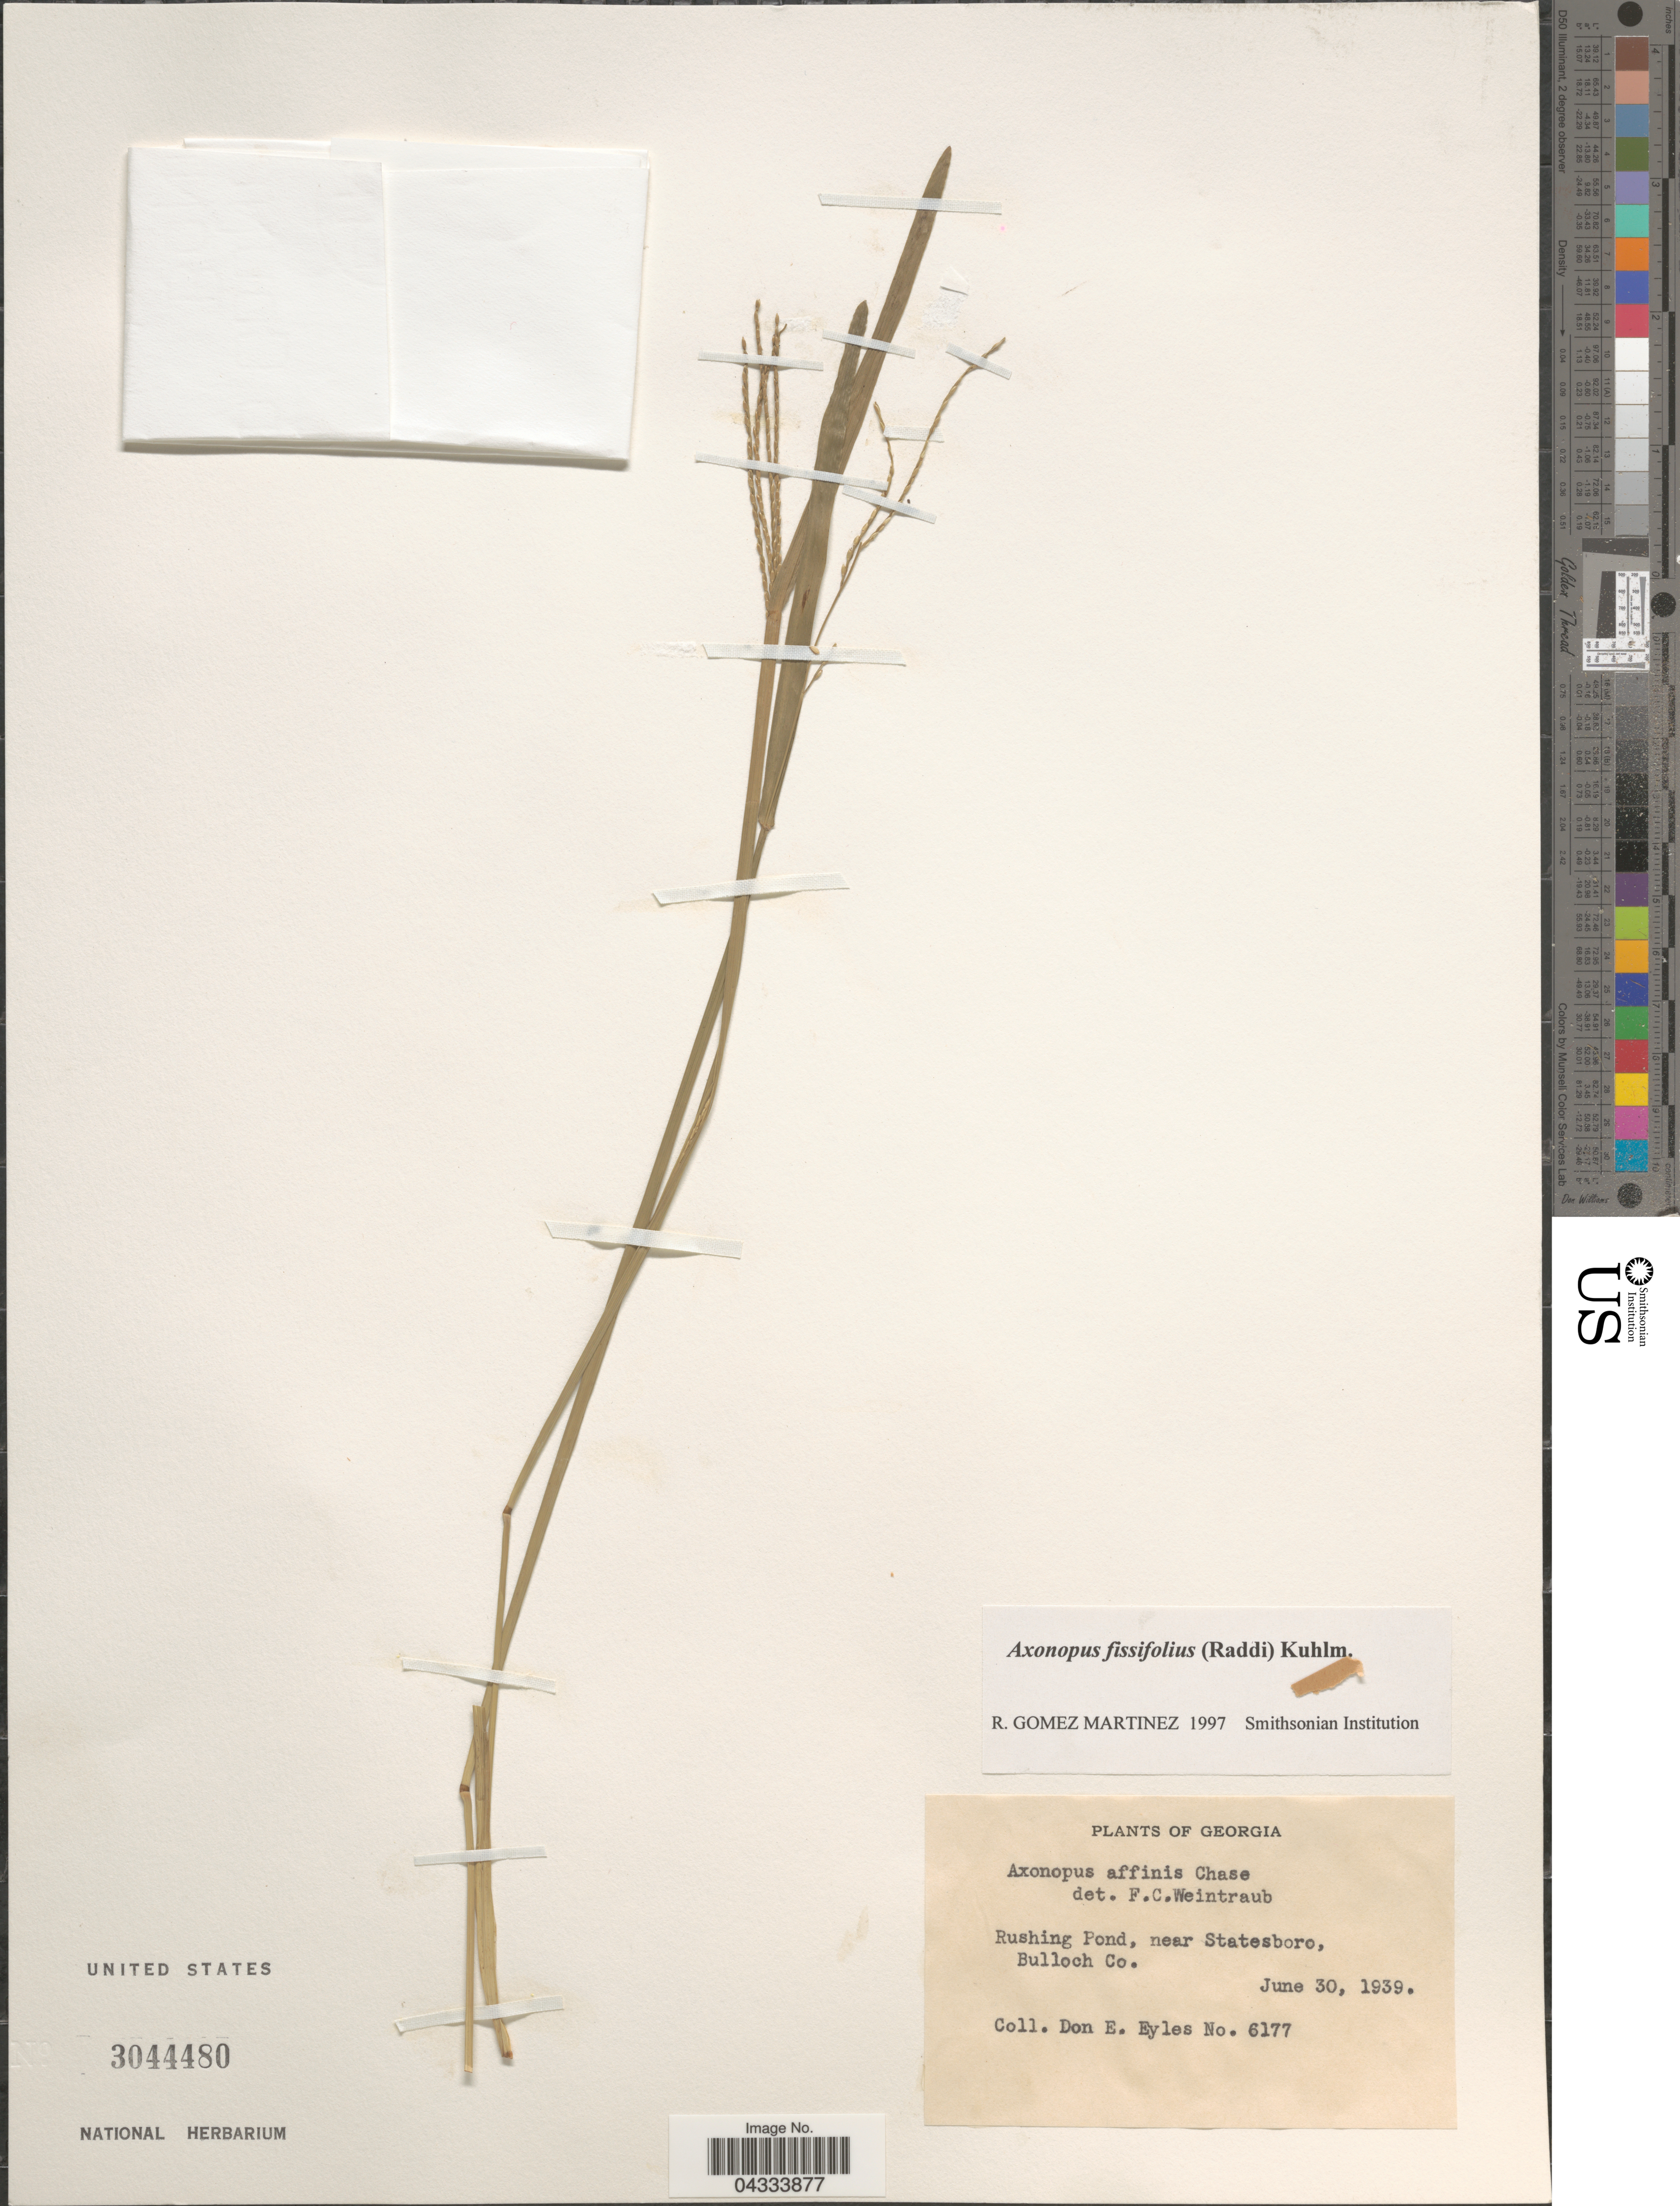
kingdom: Plantae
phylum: Tracheophyta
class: Liliopsida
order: Poales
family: Poaceae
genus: Axonopus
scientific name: Axonopus fissifolius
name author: (Raddi) Kuhlm.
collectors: D. Eyles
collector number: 6177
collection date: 1939-06-30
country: United States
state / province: Georgia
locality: Rushing Pond, near Statesboro, Bulloch Co.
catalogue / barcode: US 3044480